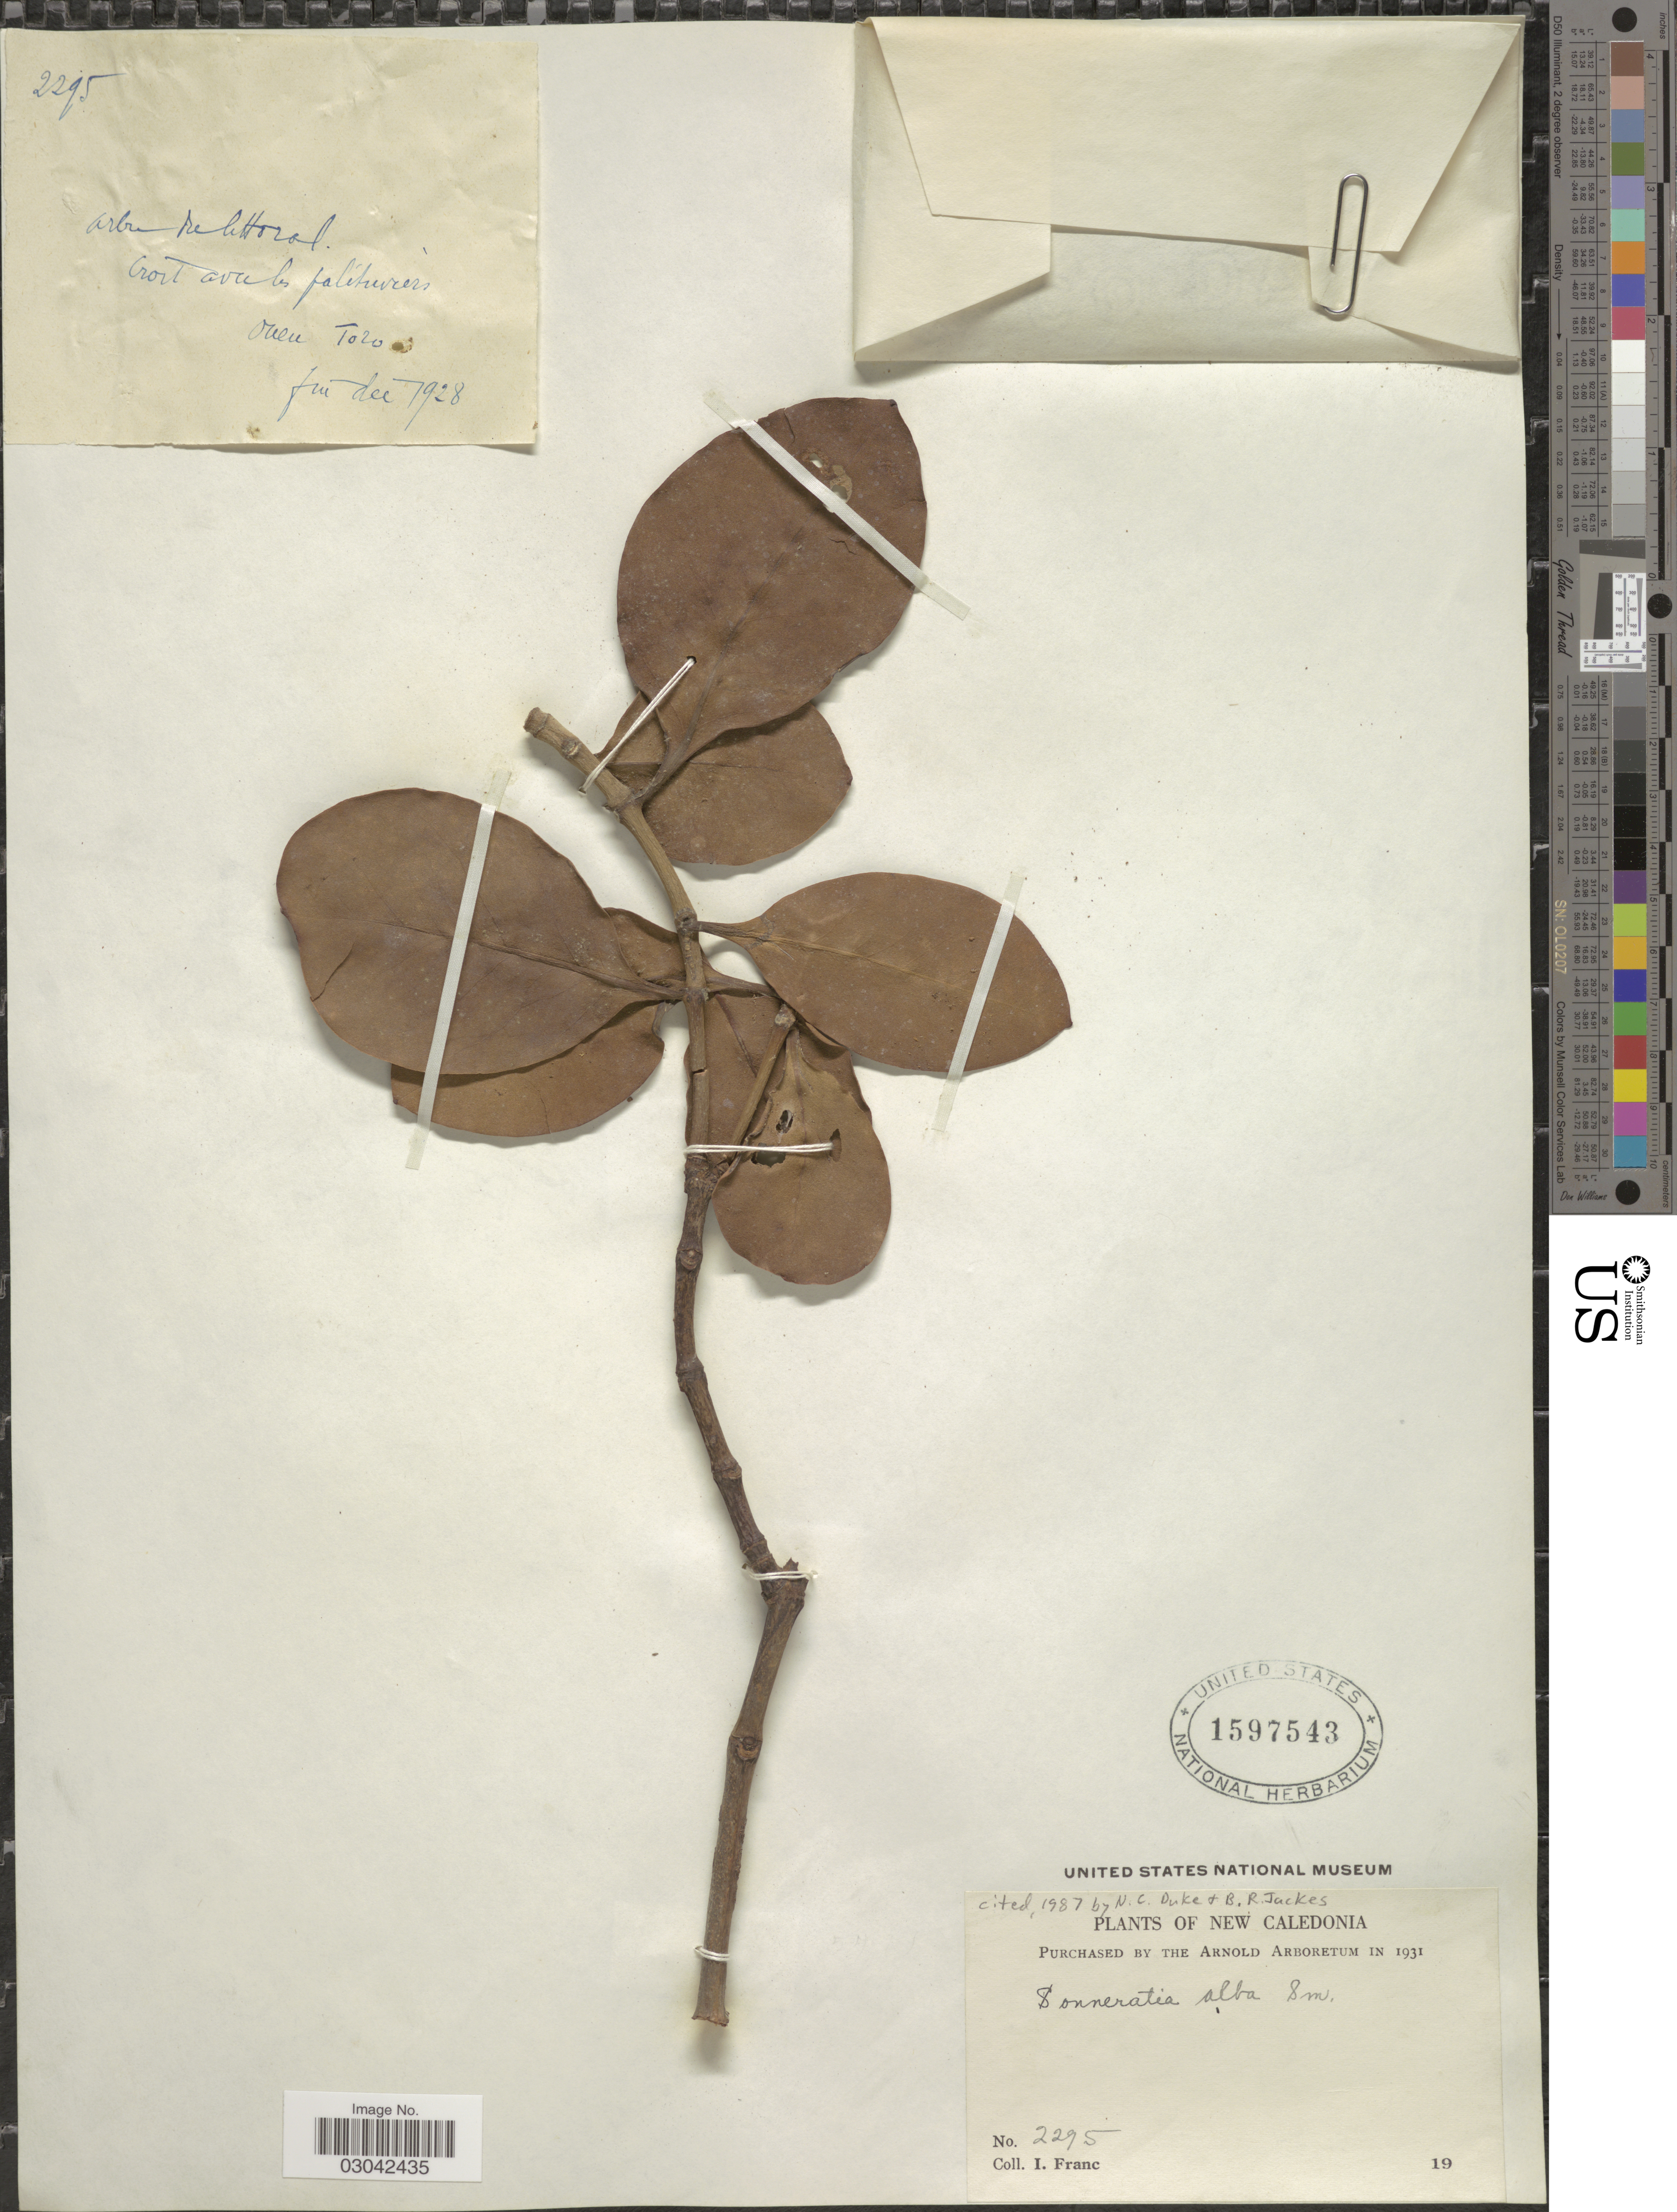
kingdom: Plantae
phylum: Tracheophyta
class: Magnoliopsida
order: Myrtales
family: Lythraceae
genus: Sonneratia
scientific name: Sonneratia alba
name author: Sm.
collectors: I. Franc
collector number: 2295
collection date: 1928-12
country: New Caledonia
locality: Ouen Toro.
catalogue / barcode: US 1597543